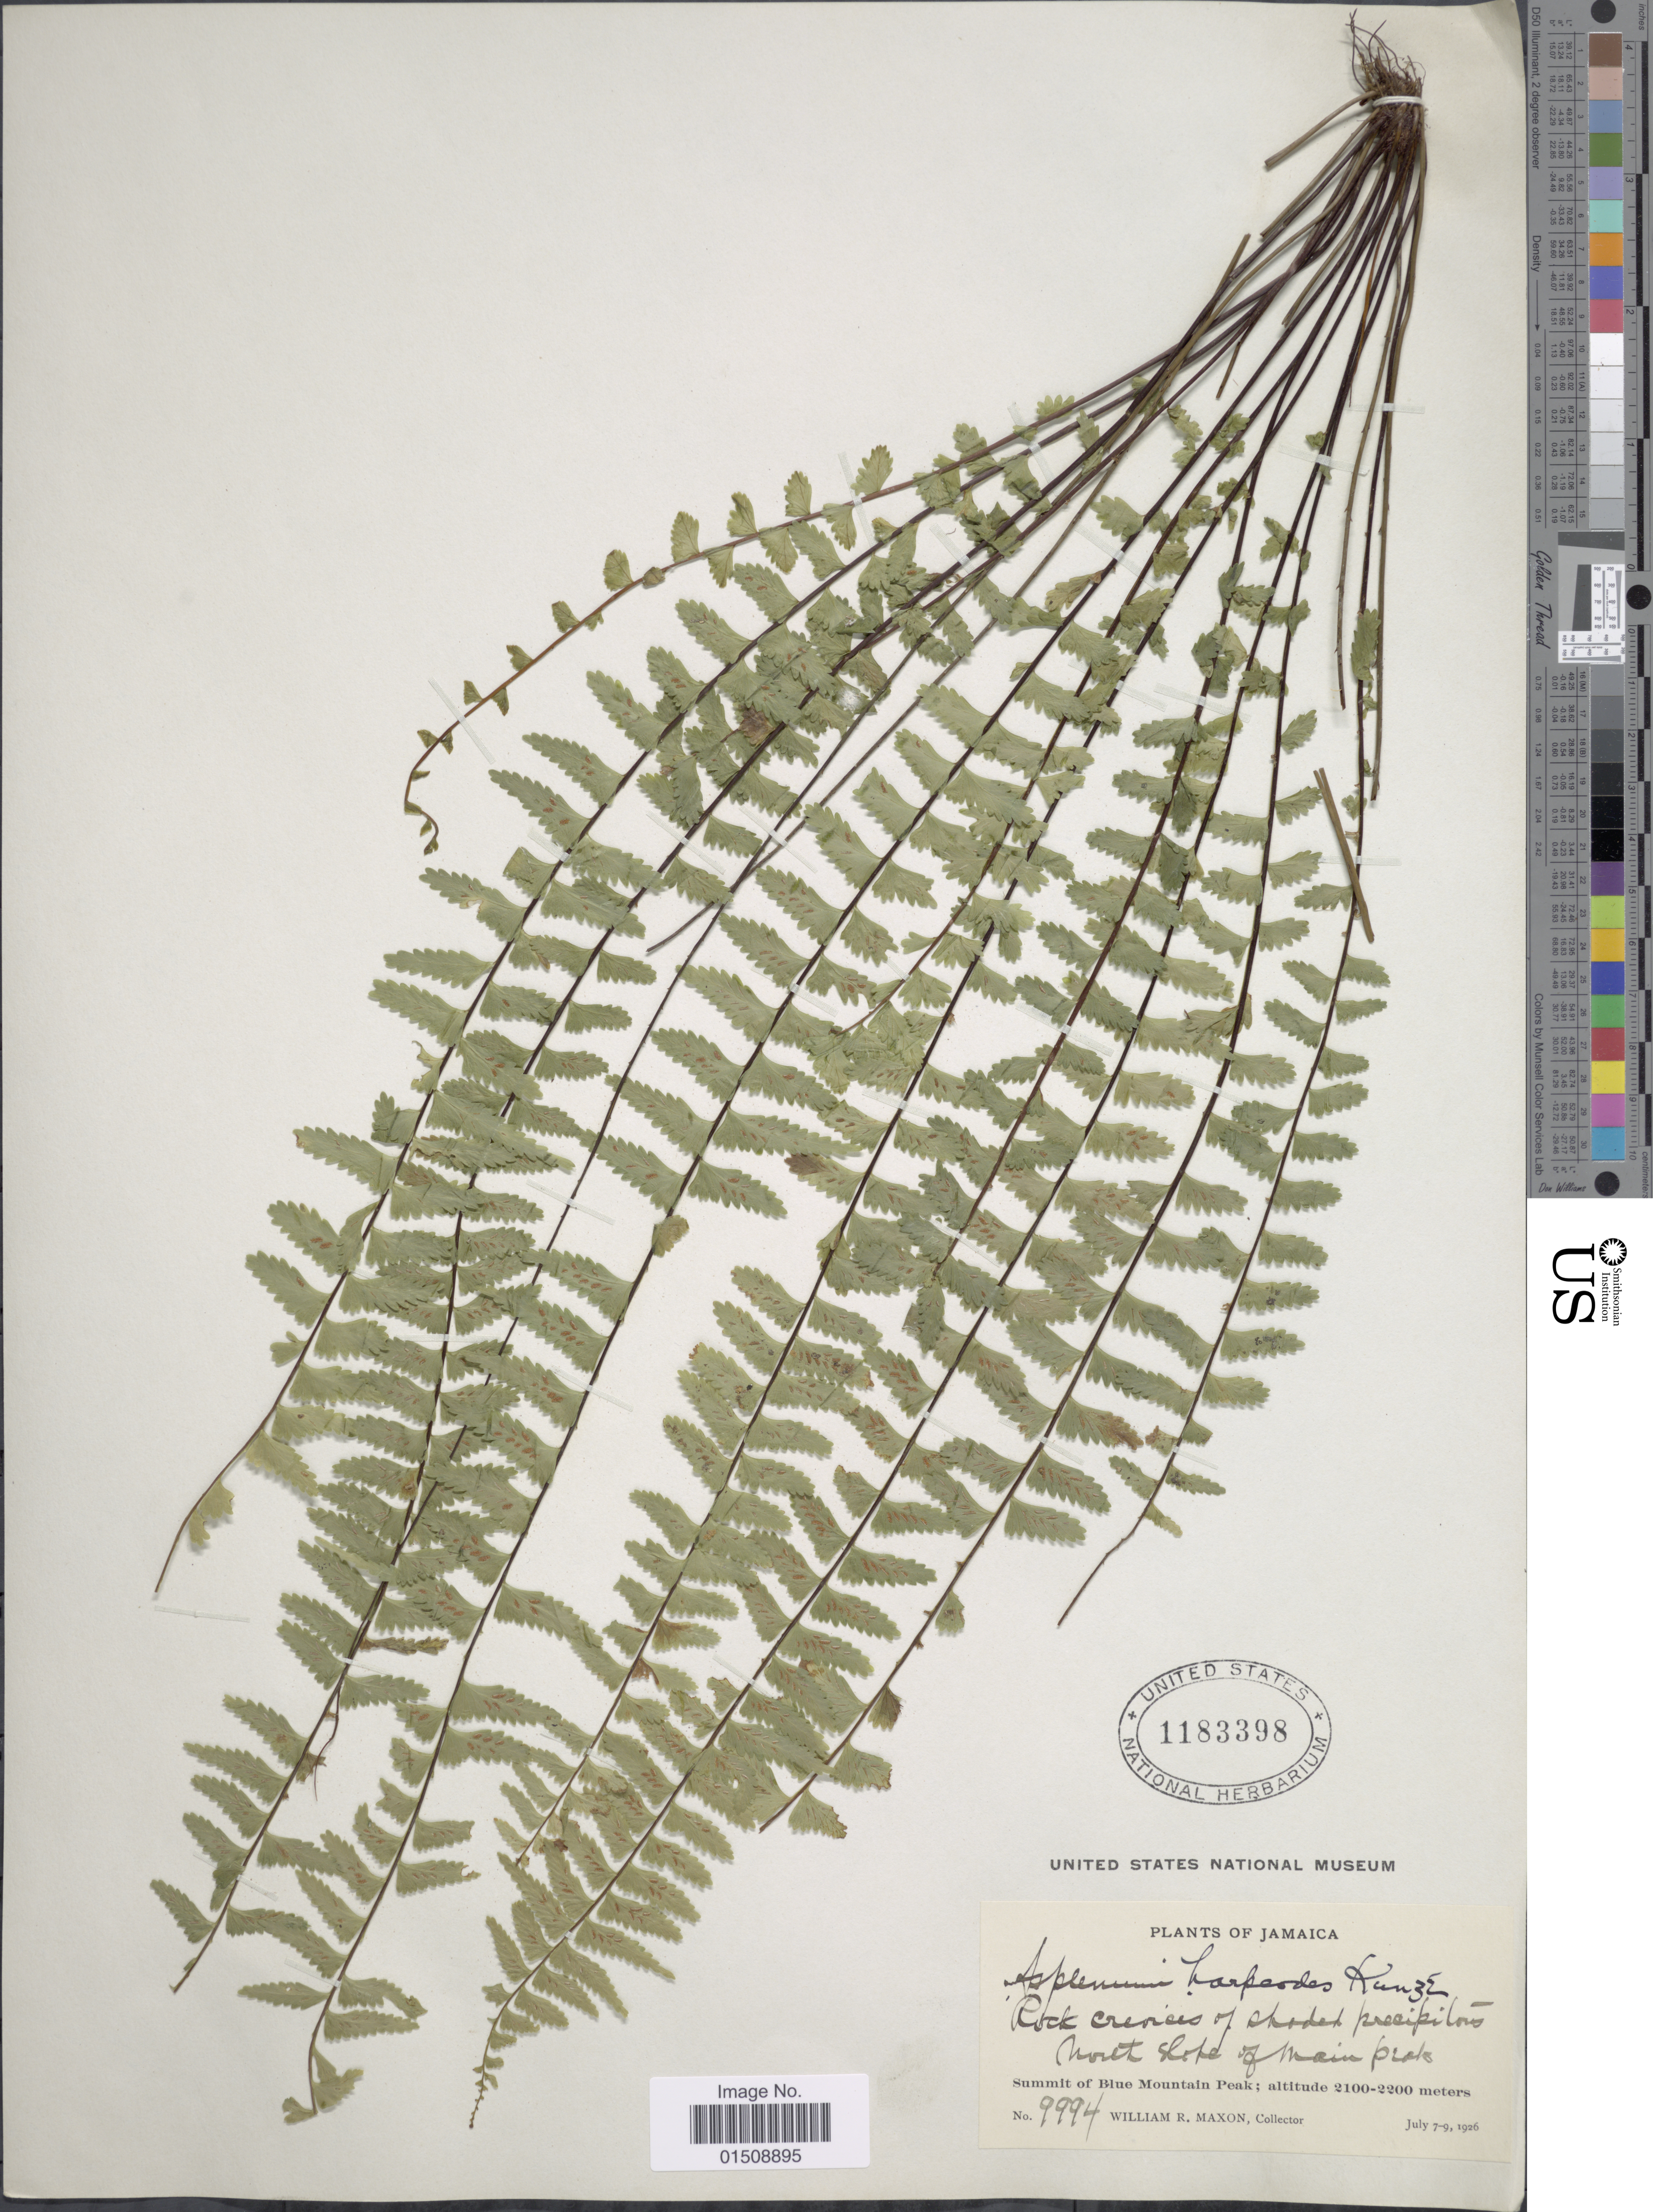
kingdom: Plantae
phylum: Tracheophyta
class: Polypodiopsida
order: Polypodiales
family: Aspleniaceae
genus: Asplenium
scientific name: Asplenium harpeodes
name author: Kunze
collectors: W. R. Maxon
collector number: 9994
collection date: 1926-07-07/1926-07-09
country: Jamaica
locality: Summit of Blue Mountain Peak. North slope of main peaks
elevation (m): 2100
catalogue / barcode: US 1183398